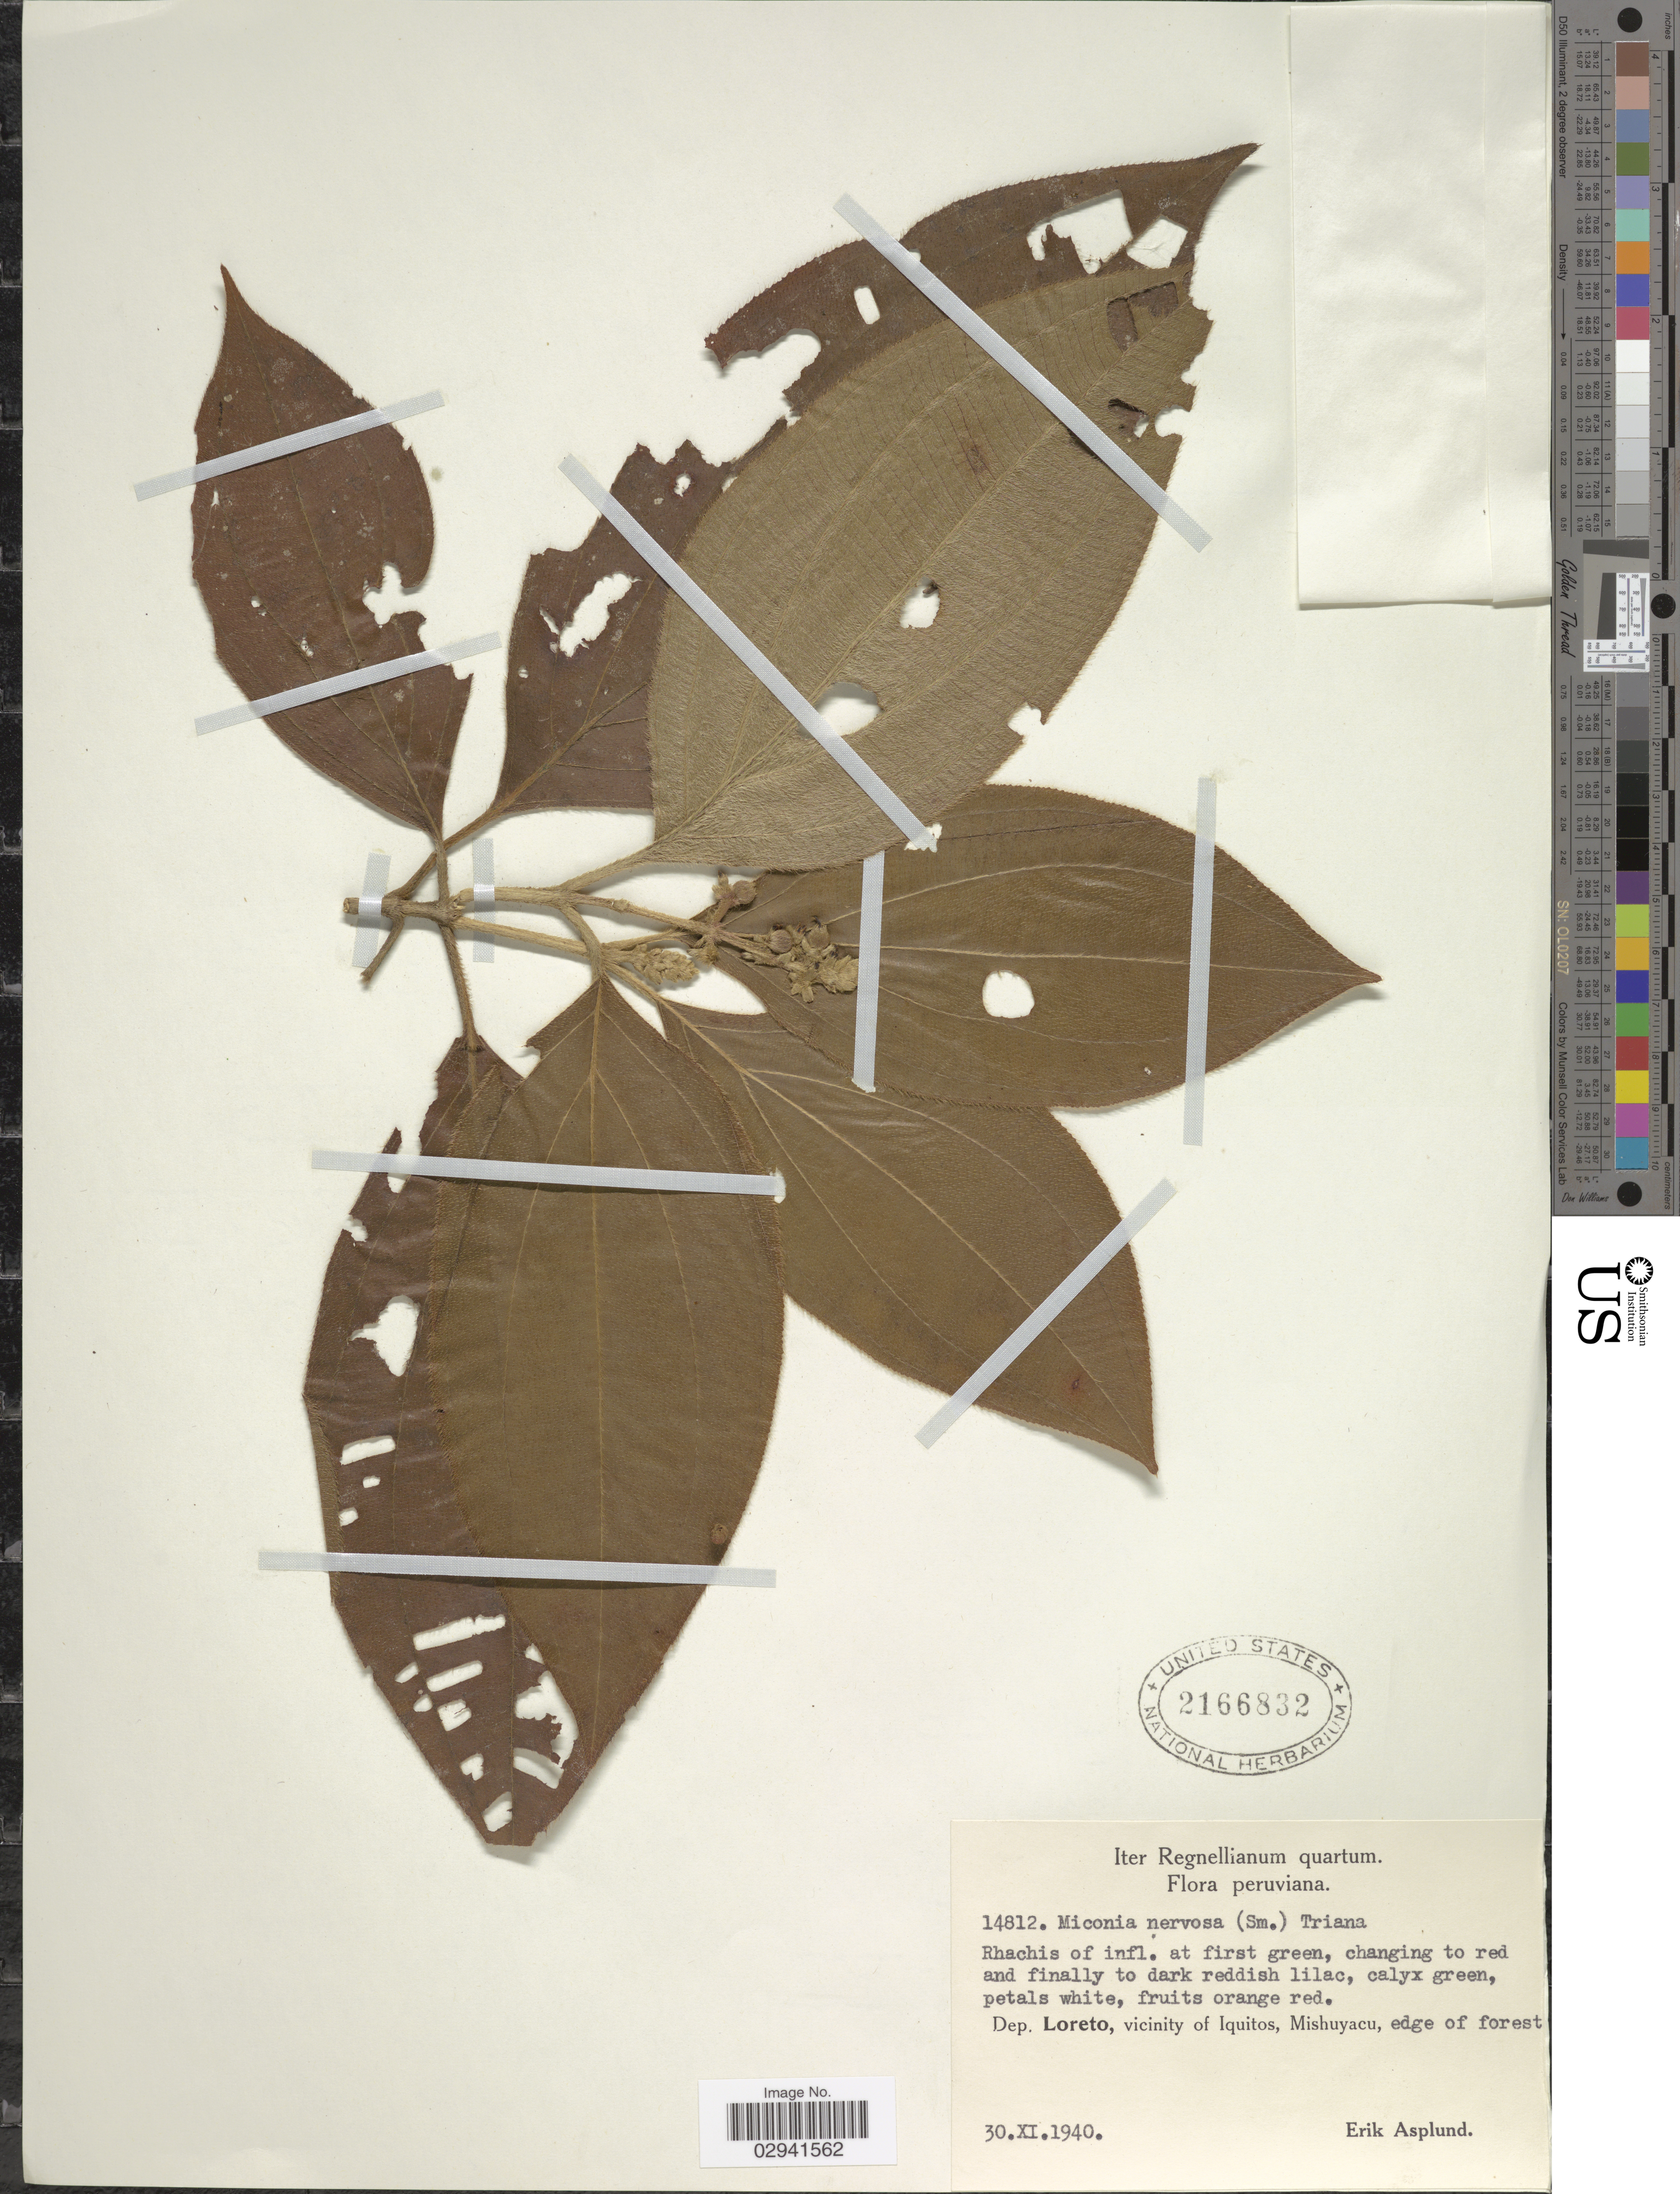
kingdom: Plantae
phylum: Tracheophyta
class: Magnoliopsida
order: Myrtales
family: Melastomataceae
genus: Miconia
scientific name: Miconia nervosa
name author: (Sm.) Triana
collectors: E. Asplund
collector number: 14812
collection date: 1940-11-30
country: Peru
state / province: Loreto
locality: Dep. Loreto, vicinity of Iquitos, Mishuyacu, edge of forest.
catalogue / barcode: US 2166832